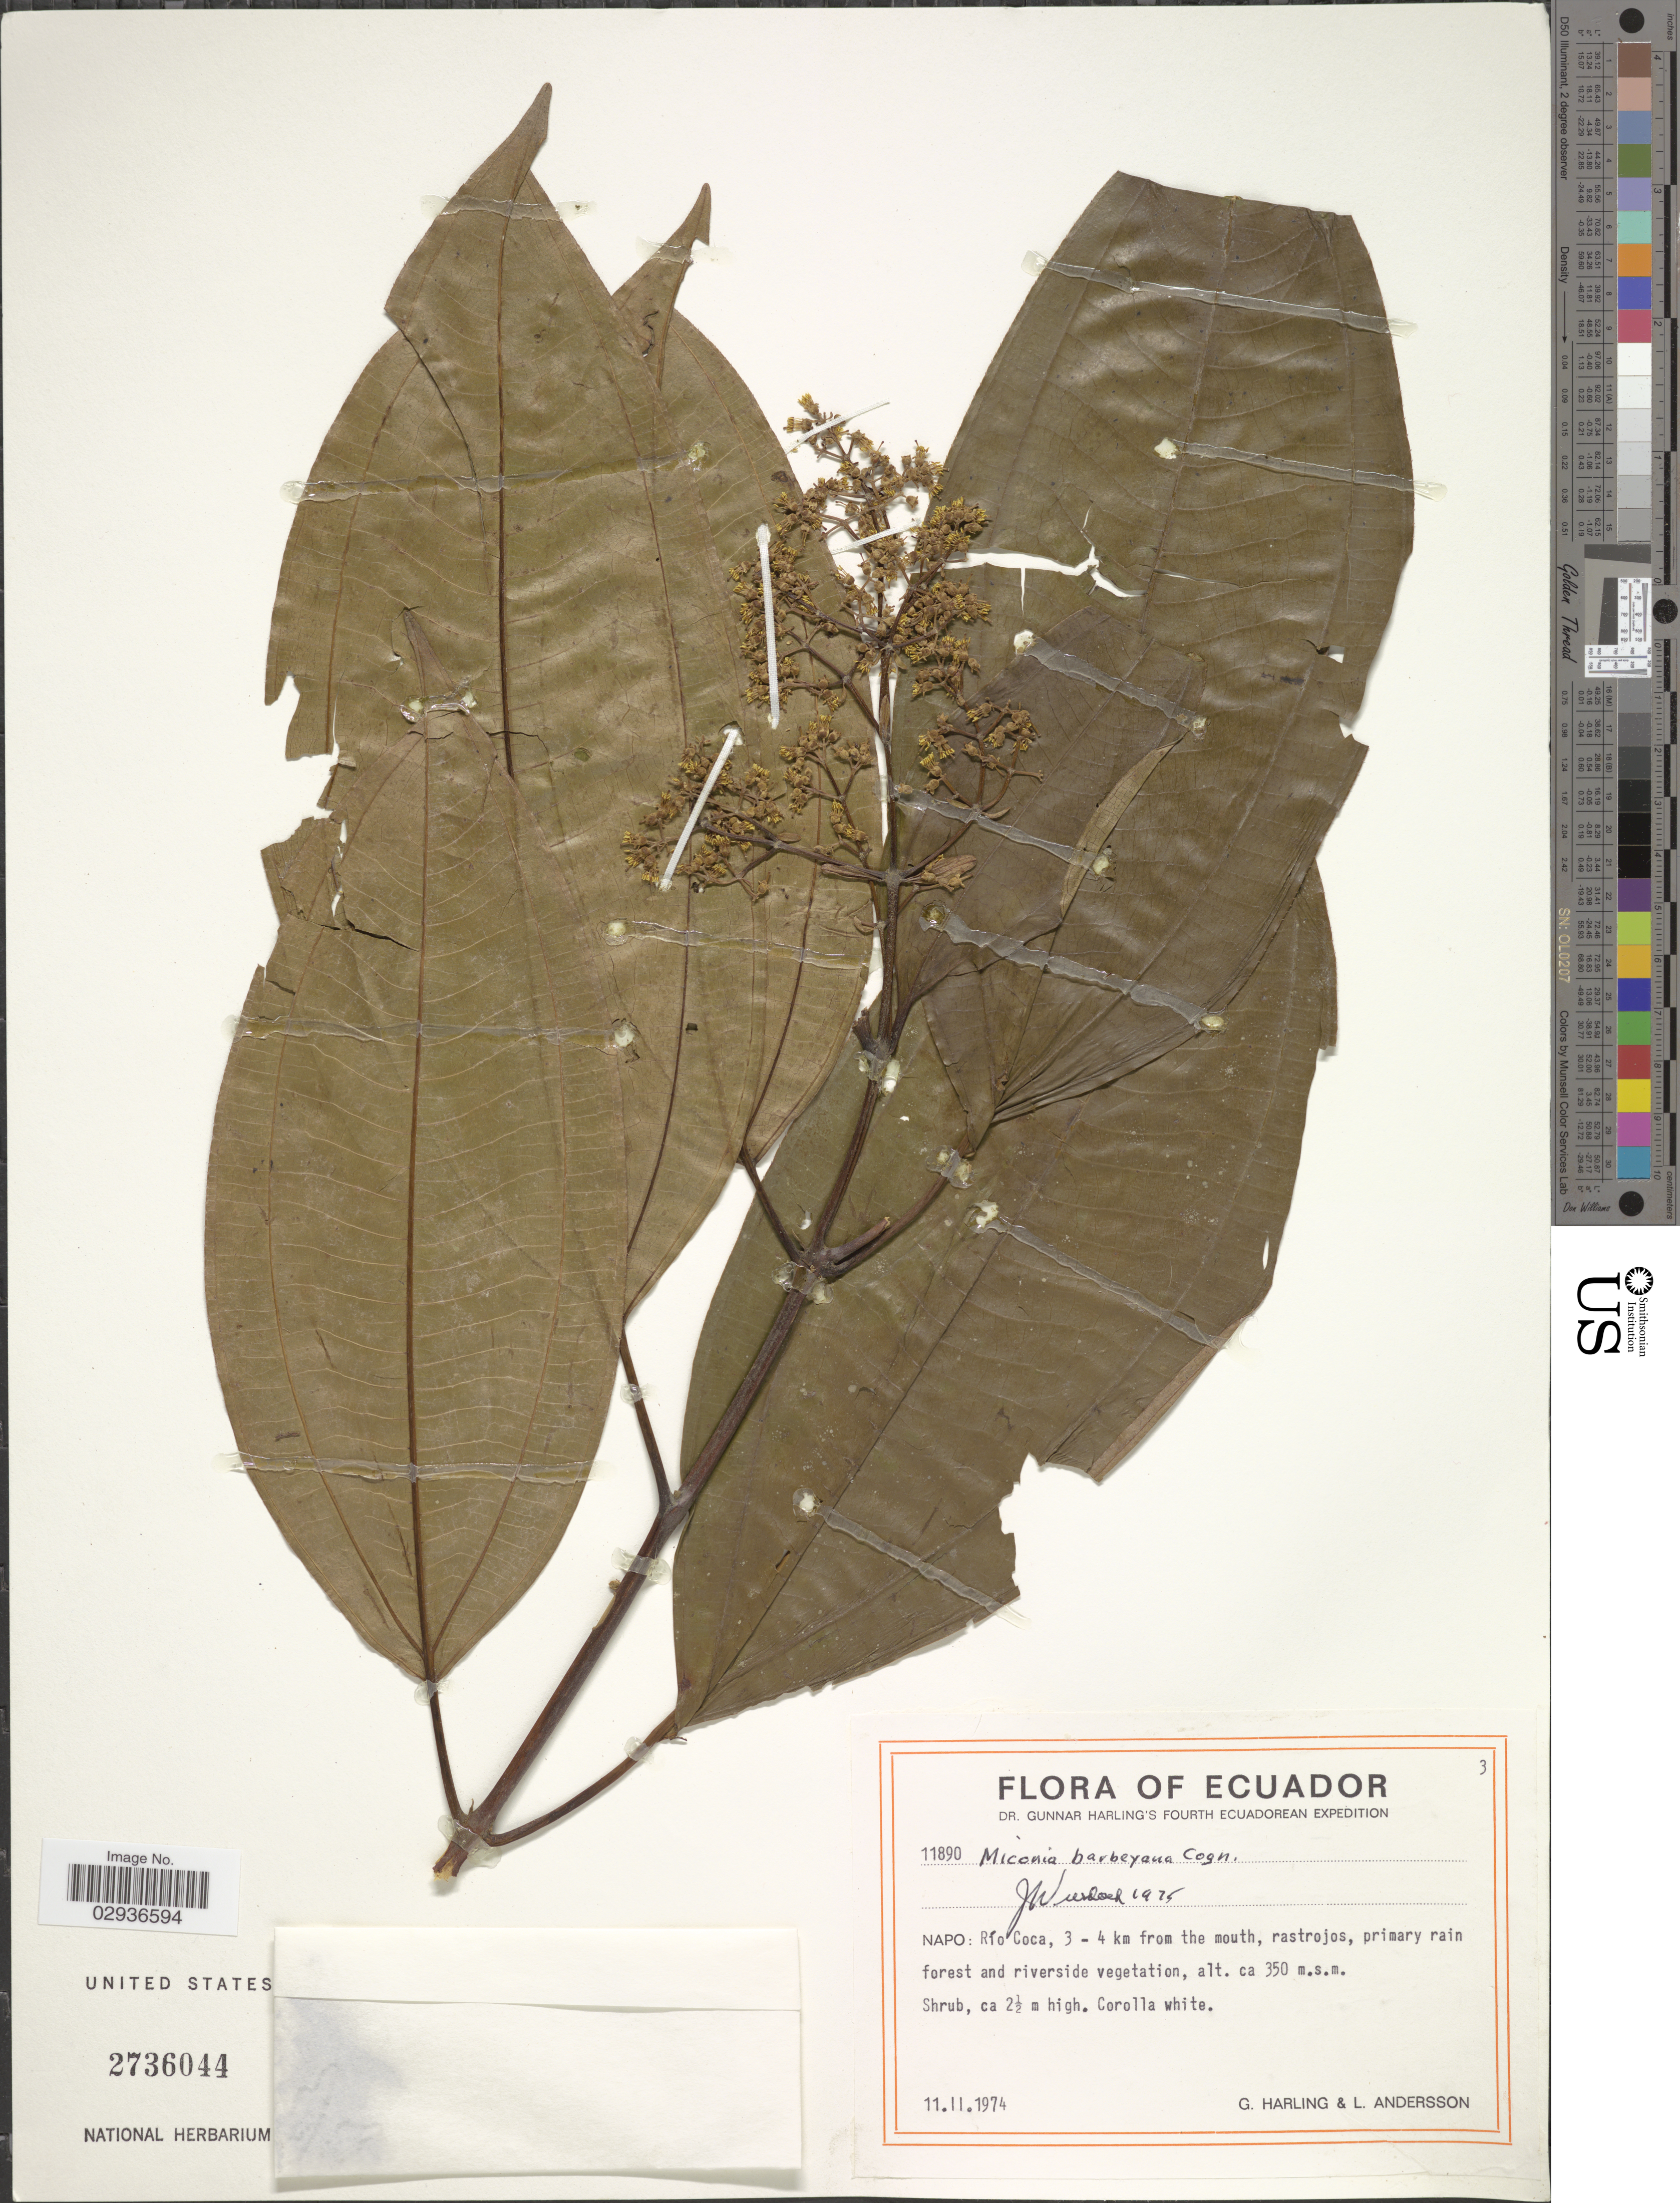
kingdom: Plantae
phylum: Tracheophyta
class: Magnoliopsida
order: Myrtales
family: Melastomataceae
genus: Miconia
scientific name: Miconia barbeyana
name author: Cogn.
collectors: G. Harling & L. Andersson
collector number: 11890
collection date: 1974-02-11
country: Ecuador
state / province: Napo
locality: Río Coca, 3-4 km from the mouth.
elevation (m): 350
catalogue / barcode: US 2736044